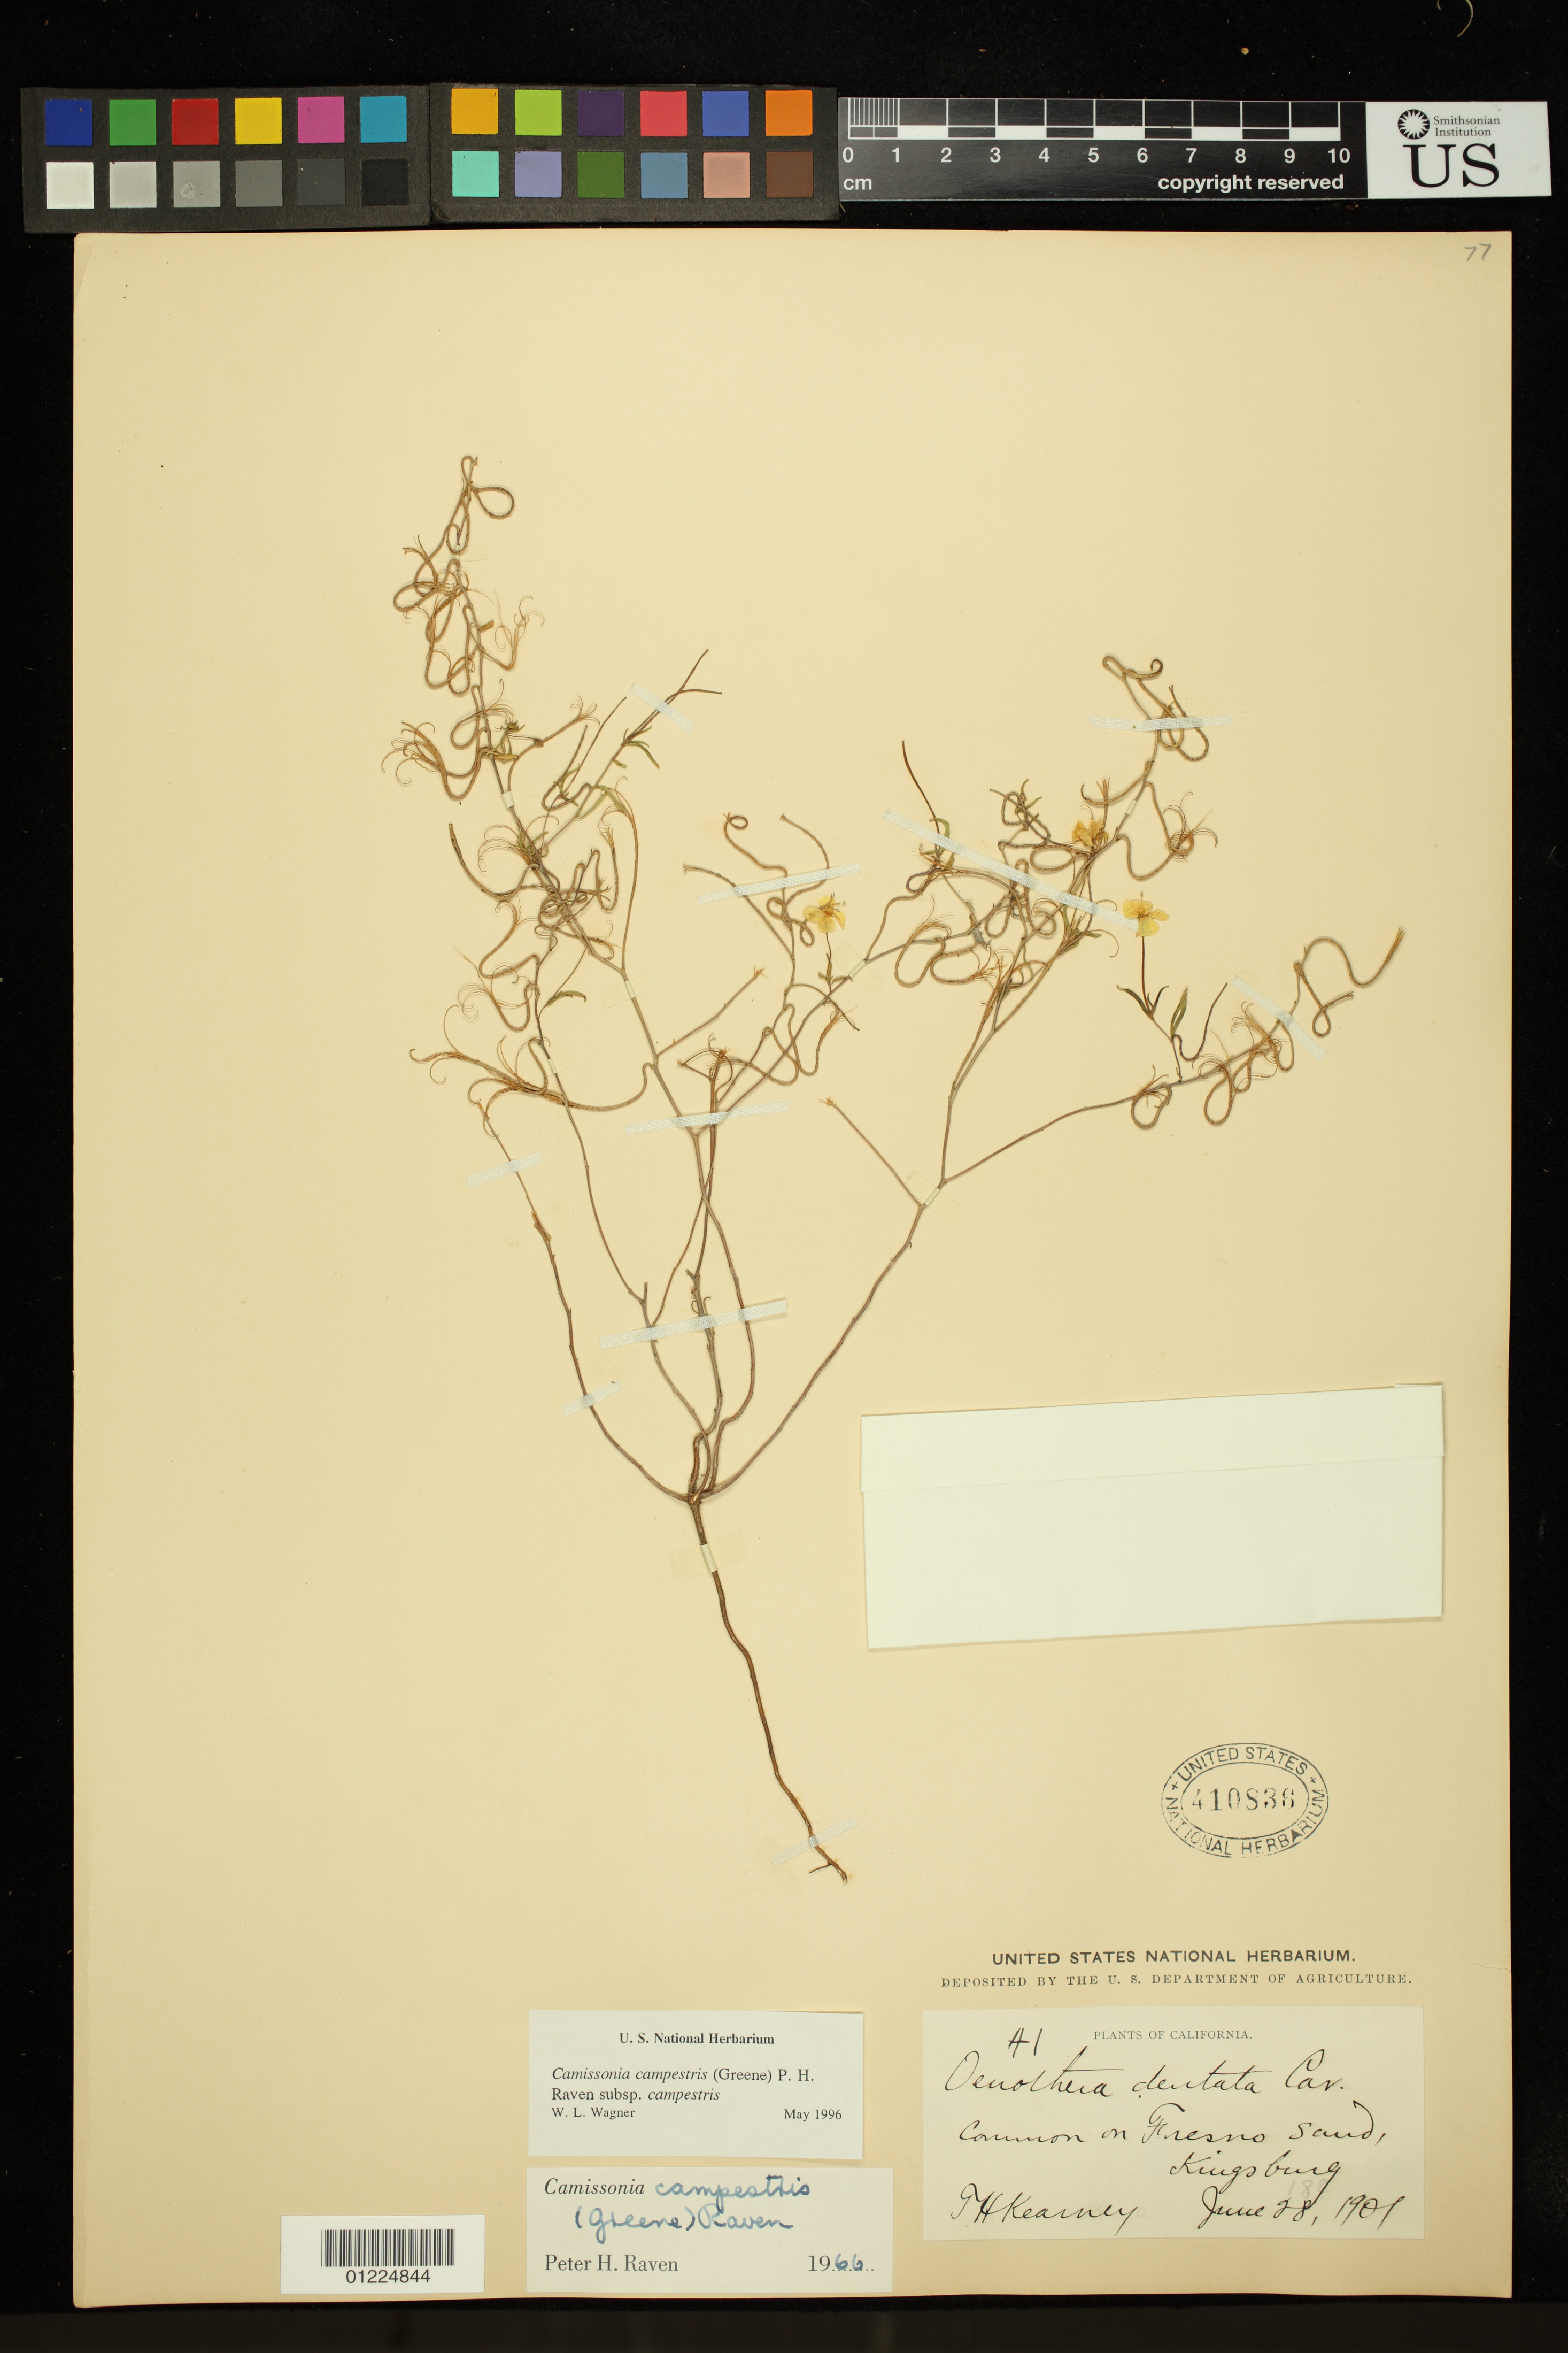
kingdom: Plantae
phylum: Tracheophyta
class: Magnoliopsida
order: Myrtales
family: Onagraceae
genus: Camissonia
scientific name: Camissonia campestris subsp. campestris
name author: (Greene) P.H. Raven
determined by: Wagner, W. L., (BOT), Smithsonian Institution - National Museum of Natural History (UNITED STATES)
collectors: T. H. Kearney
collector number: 41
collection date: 1901-06-28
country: United States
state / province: California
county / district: Fresno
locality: Fresno sand, Kingsburg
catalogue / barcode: US 410836